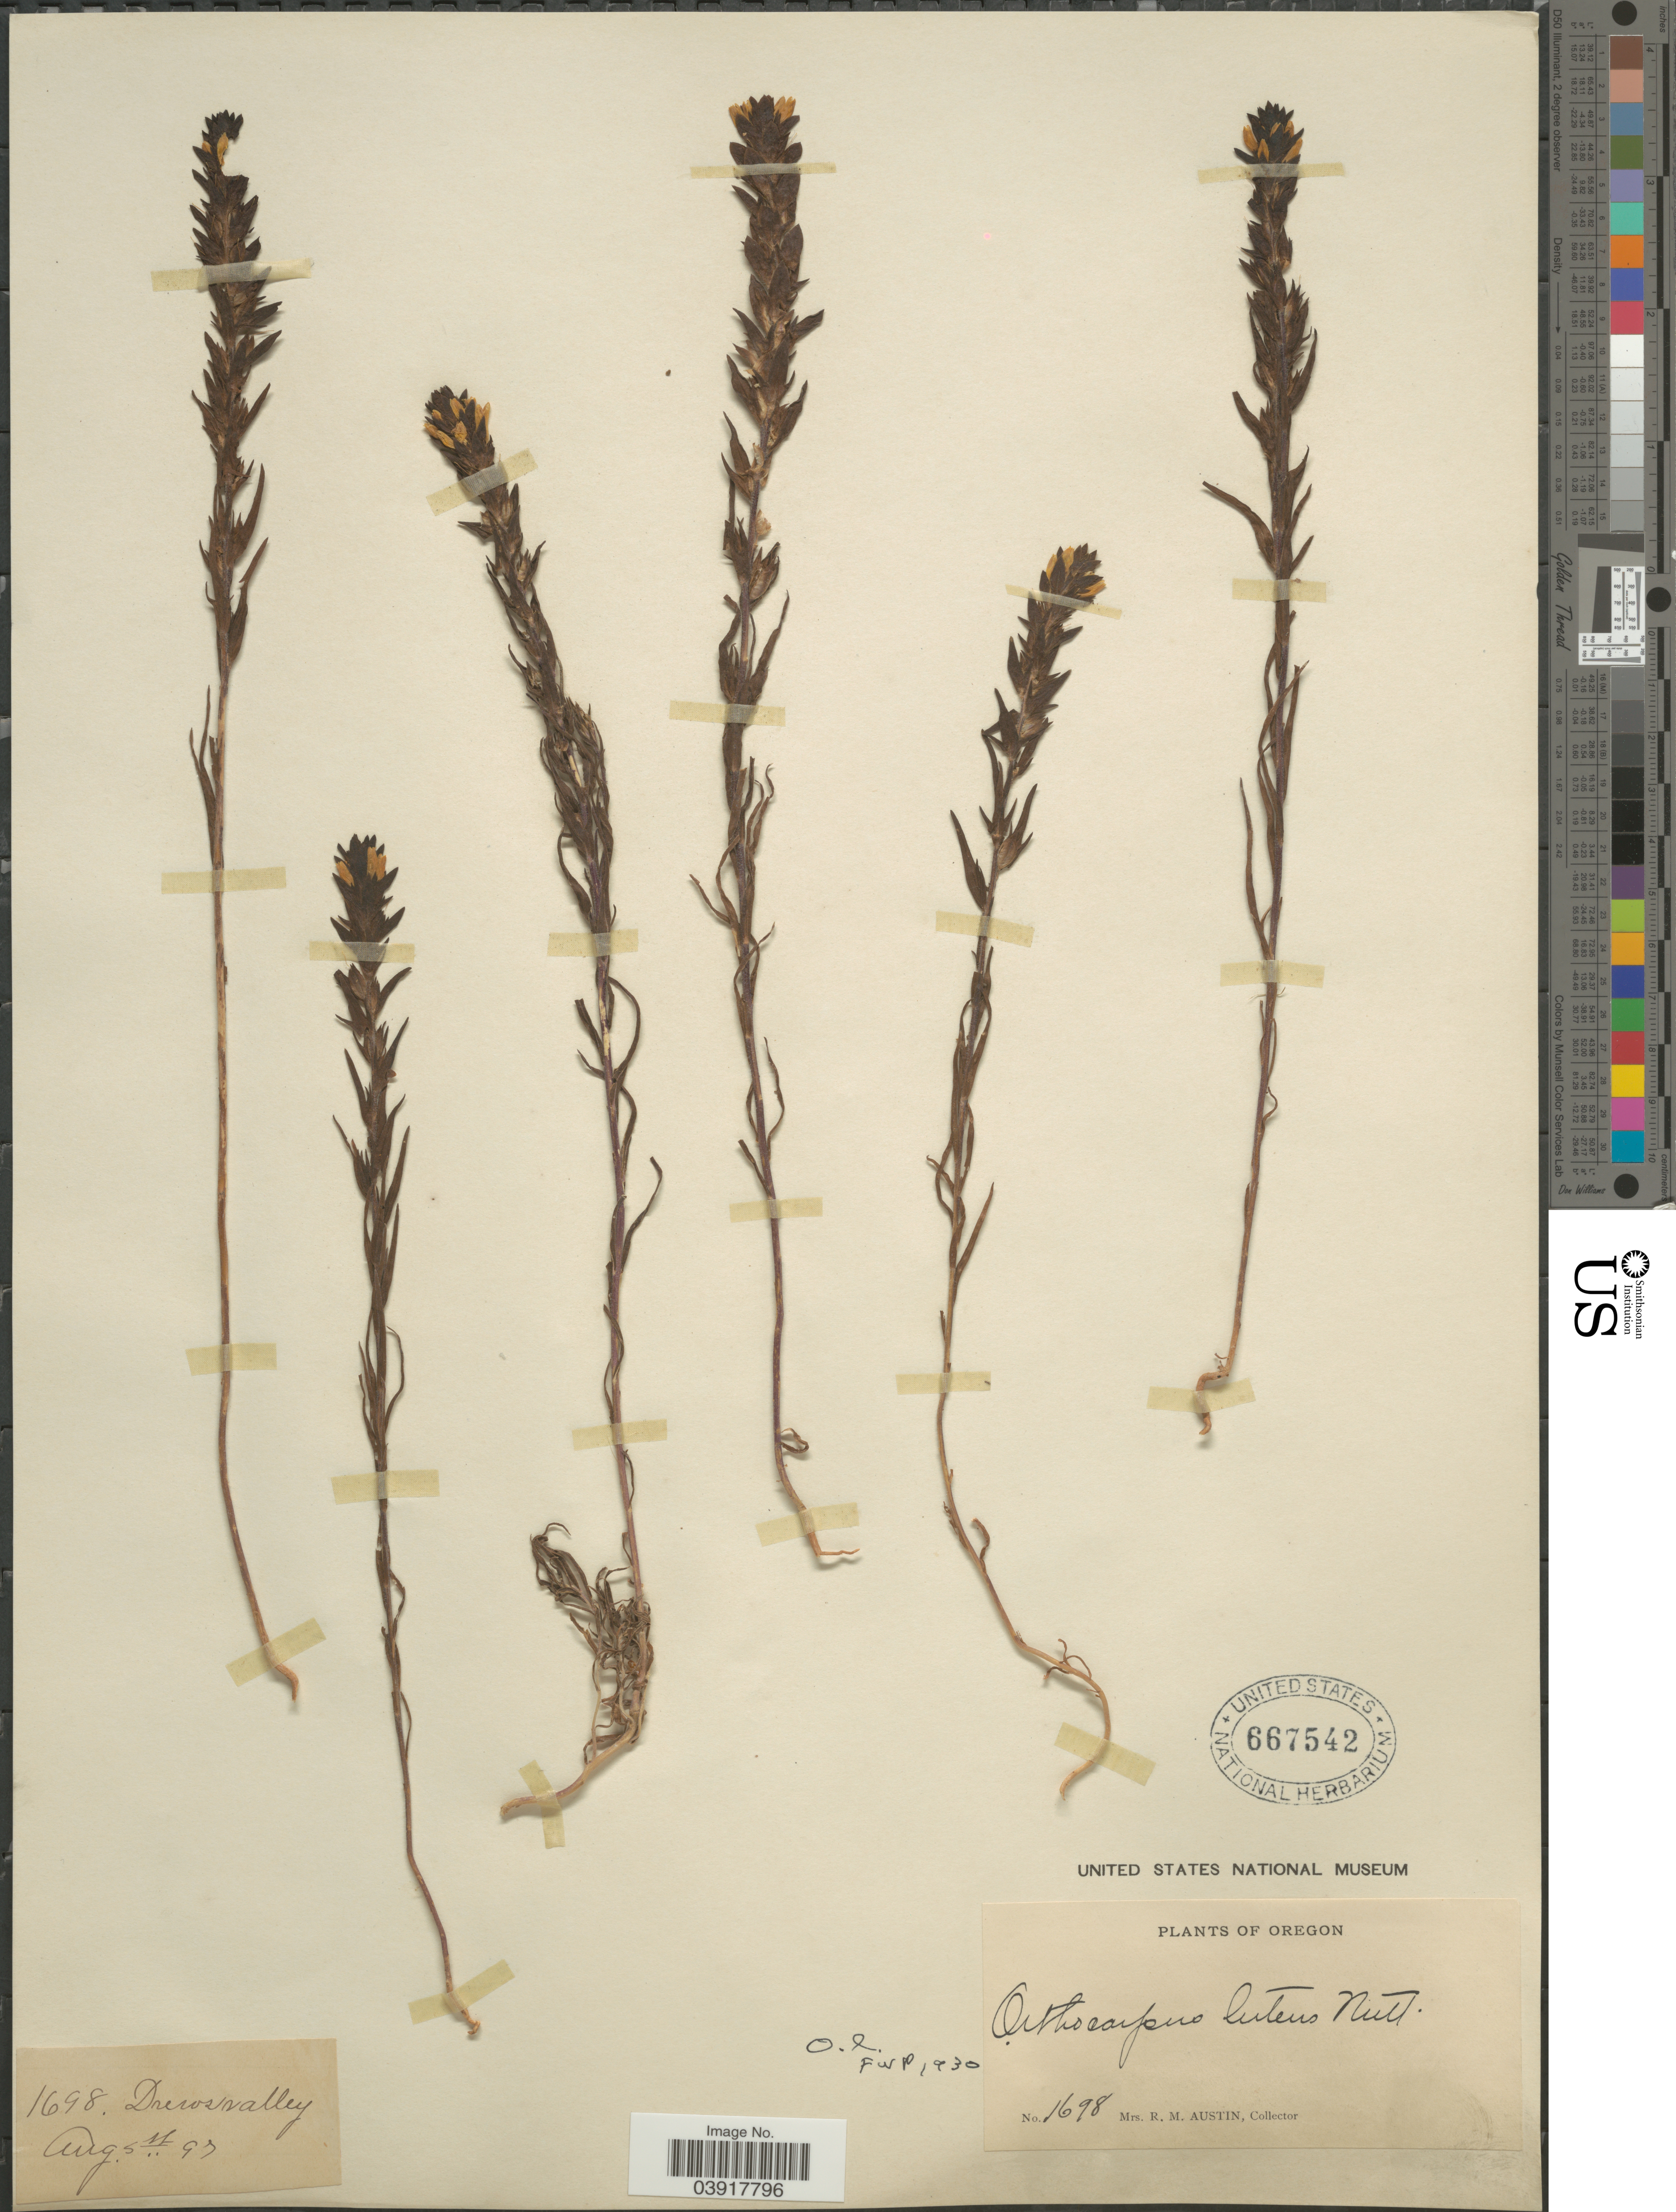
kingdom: Plantae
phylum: Tracheophyta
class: Magnoliopsida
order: Lamiales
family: Orobanchaceae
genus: Orthocarpus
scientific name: Orthocarpus luteus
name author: Nutt.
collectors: R. Austin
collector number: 1698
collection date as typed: Transcribed d/m/y: /8/97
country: United States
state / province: Oregon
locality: Drews valley.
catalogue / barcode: US 667542